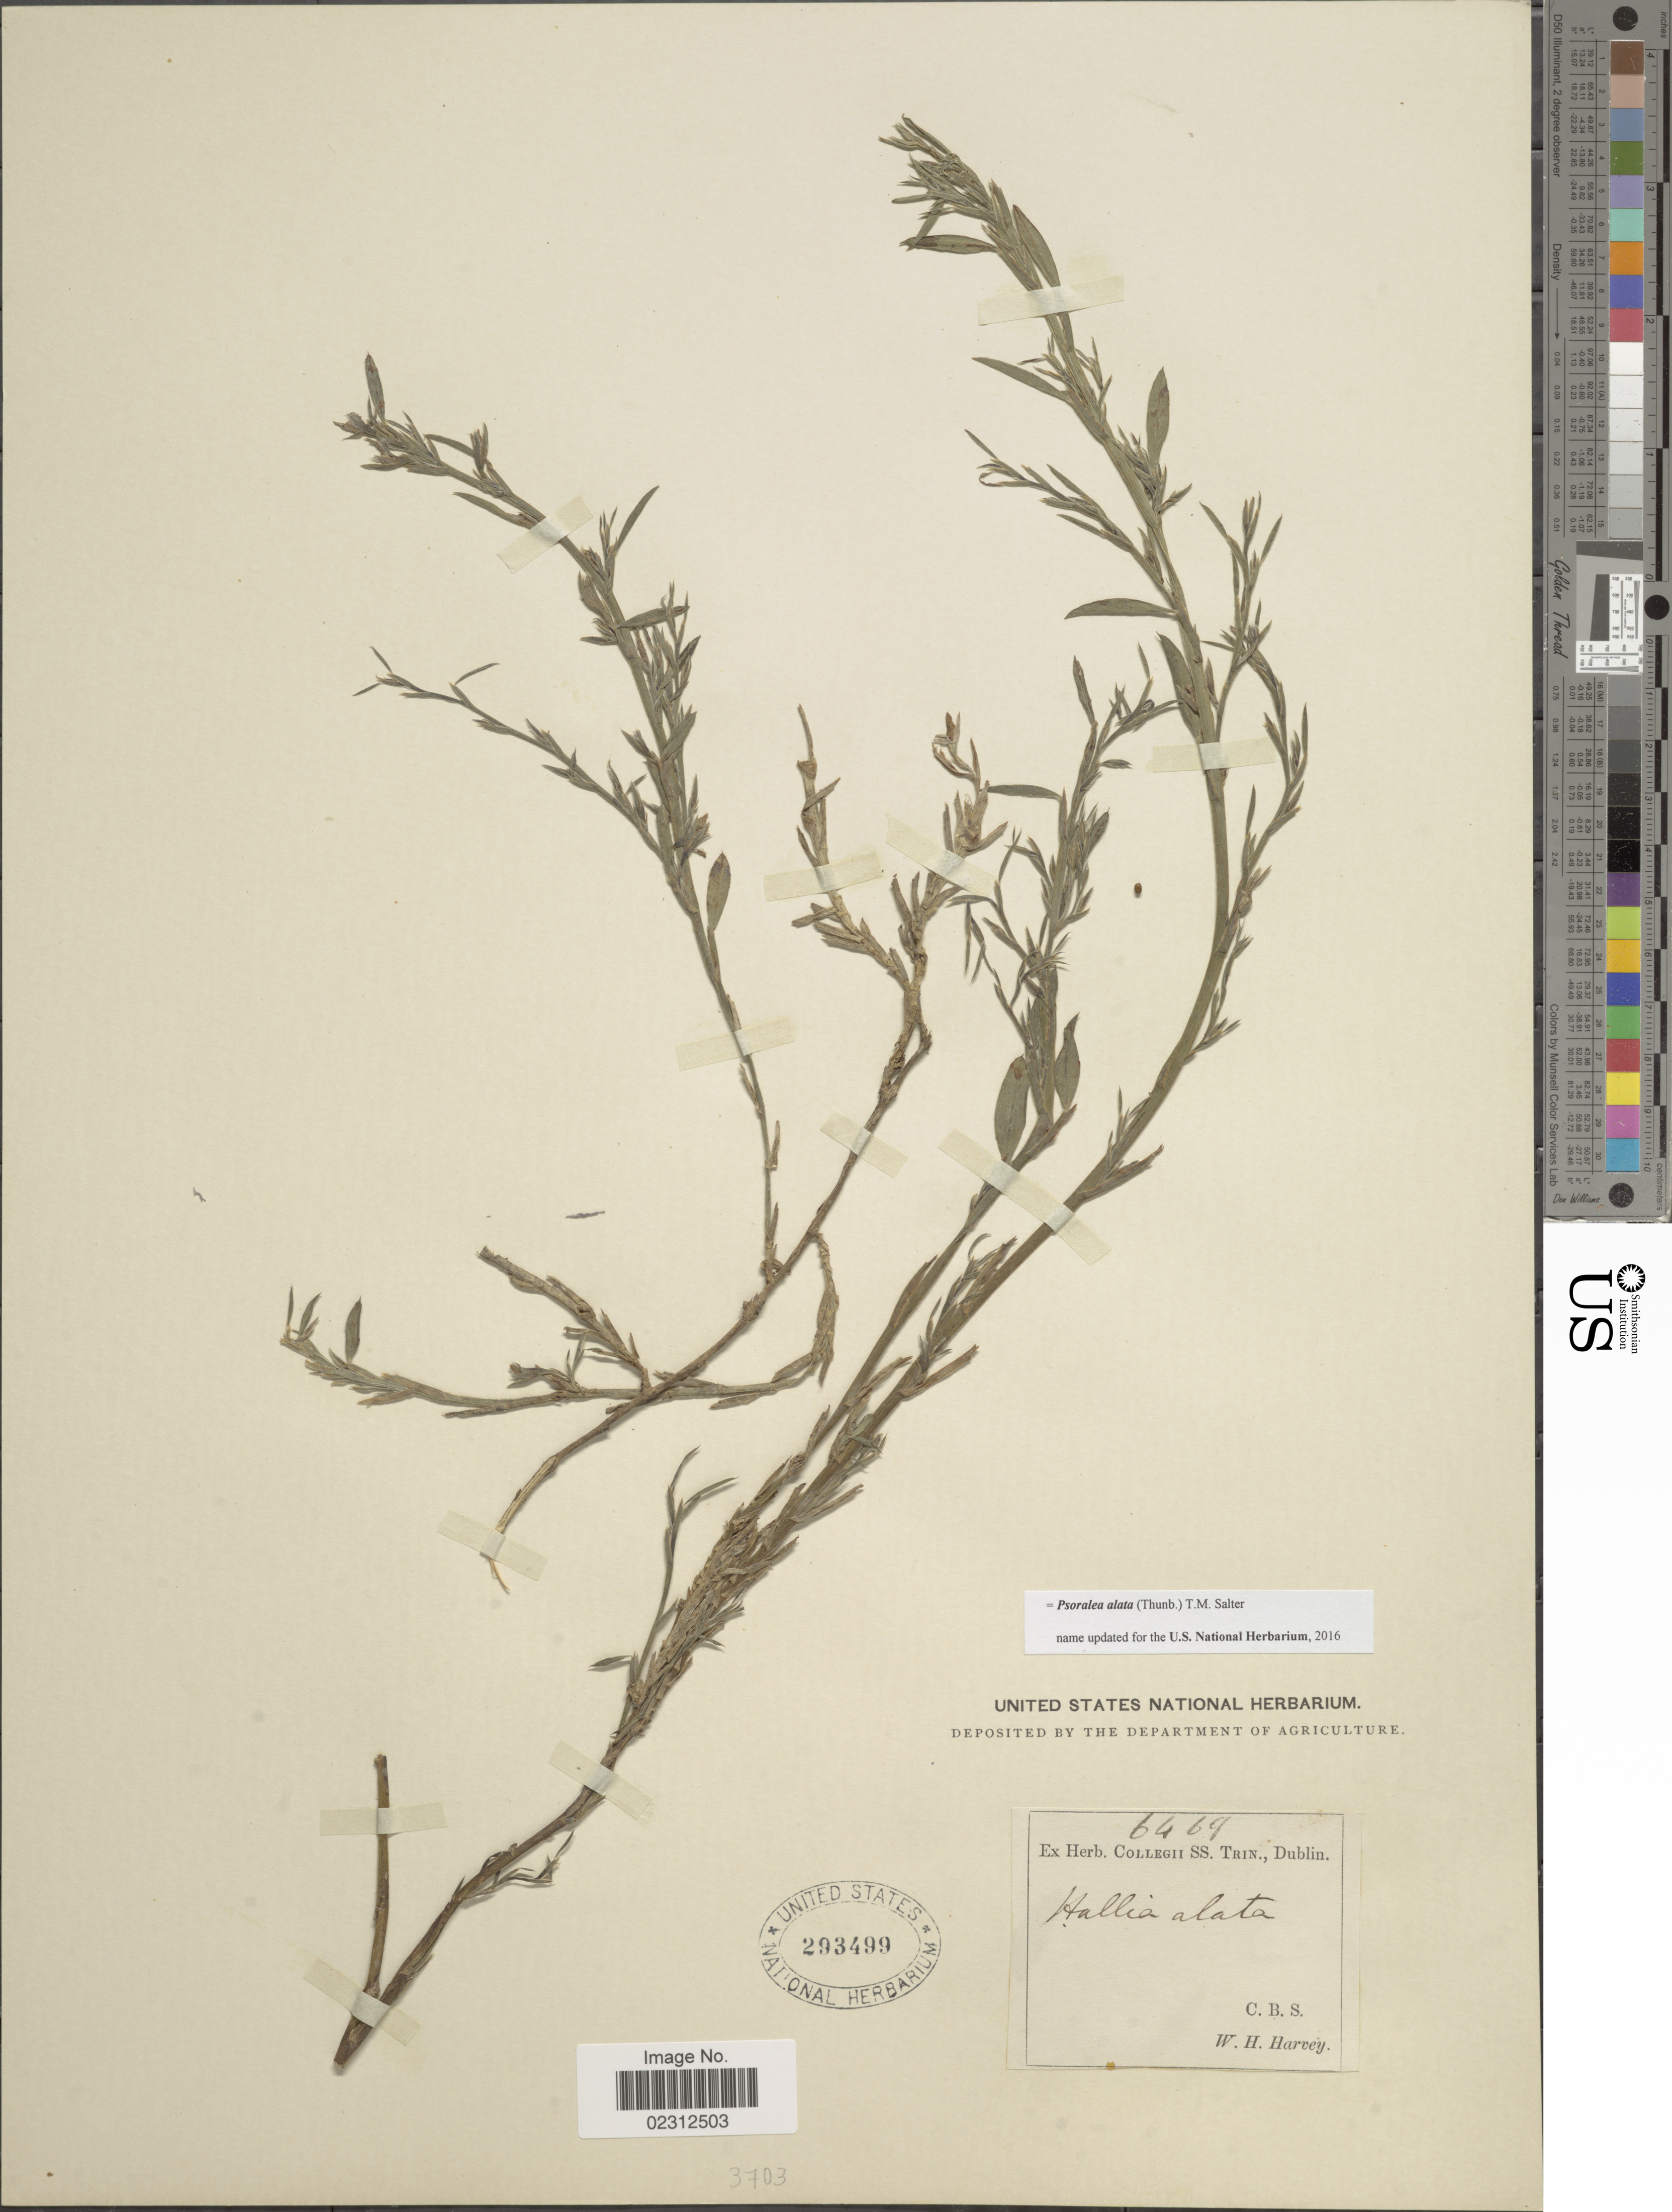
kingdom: Plantae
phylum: Tracheophyta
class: Magnoliopsida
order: Fabales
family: Fabaceae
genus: Psoralea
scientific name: Psoralea alata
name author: (Thunb.) T.M. Salter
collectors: W. Harvey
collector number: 6469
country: South Africa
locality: C.B.S.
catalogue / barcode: US 293499